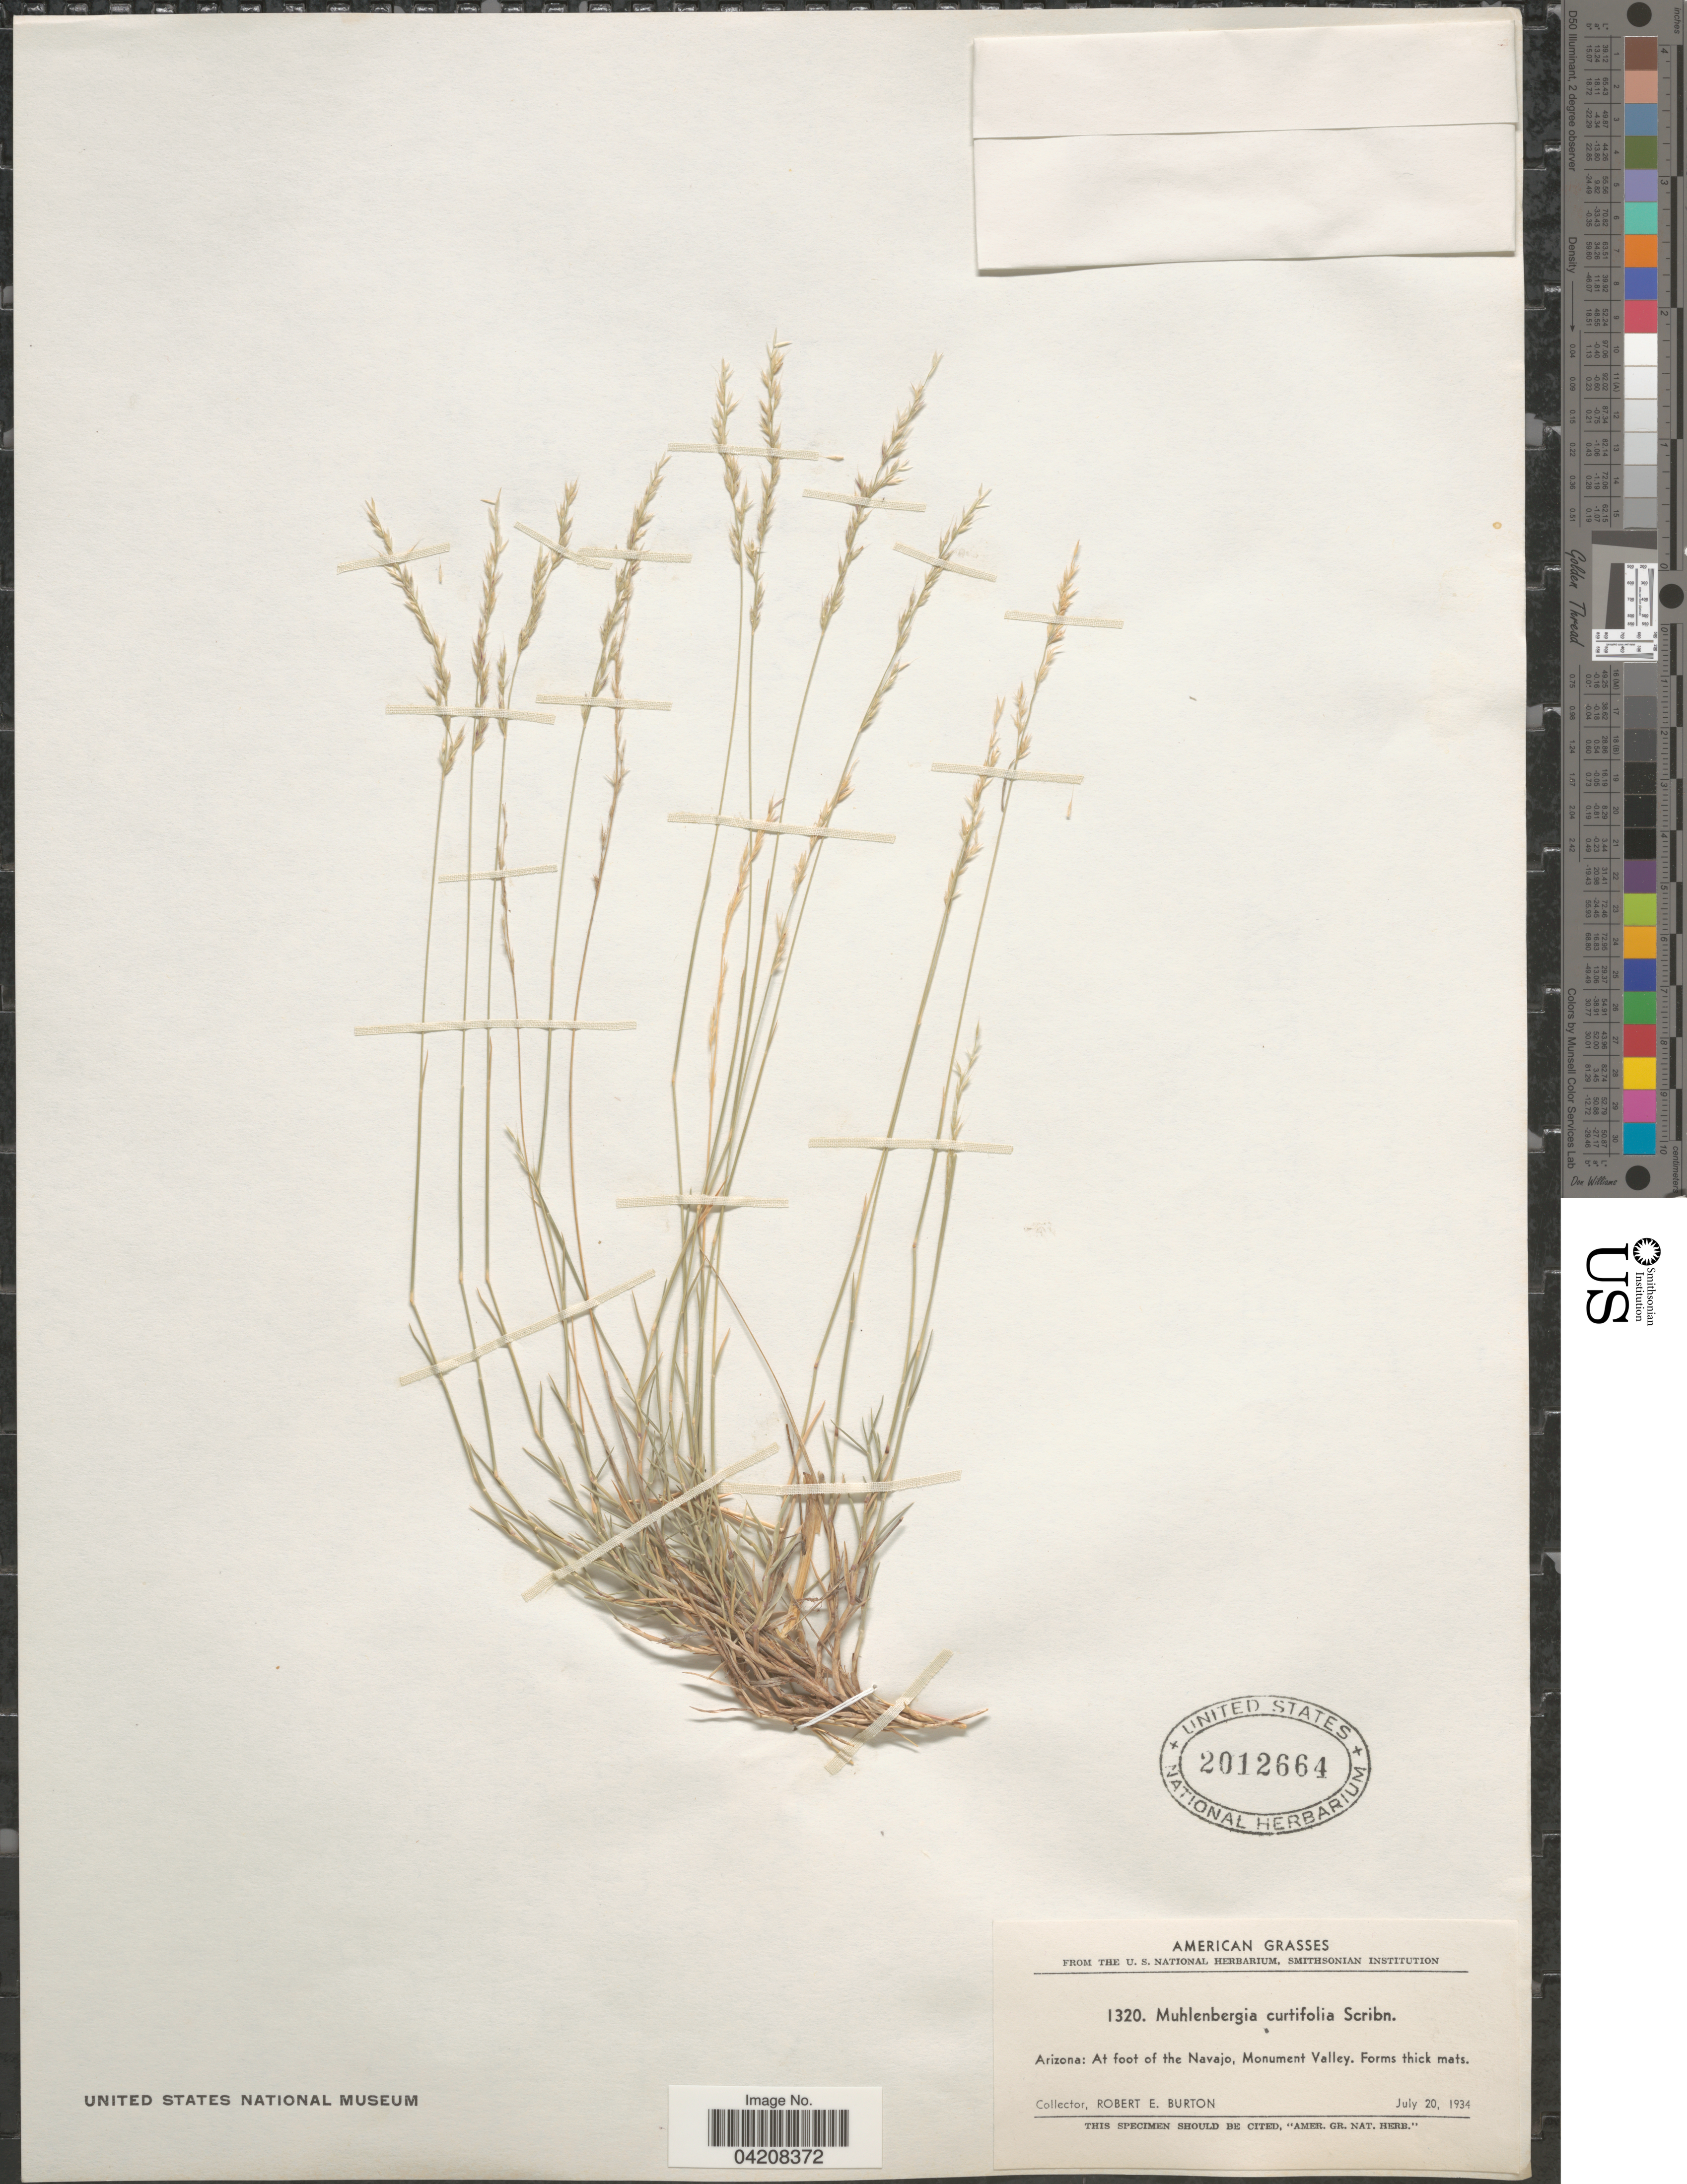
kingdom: Plantae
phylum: Tracheophyta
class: Liliopsida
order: Poales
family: Poaceae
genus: Muhlenbergia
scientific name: Muhlenbergia curtifolia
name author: Scribn.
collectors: R. Burton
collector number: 1320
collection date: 1934-07-20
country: United States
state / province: Arizona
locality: At foot of the Navajo, Monument Valley.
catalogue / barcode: US 2012664